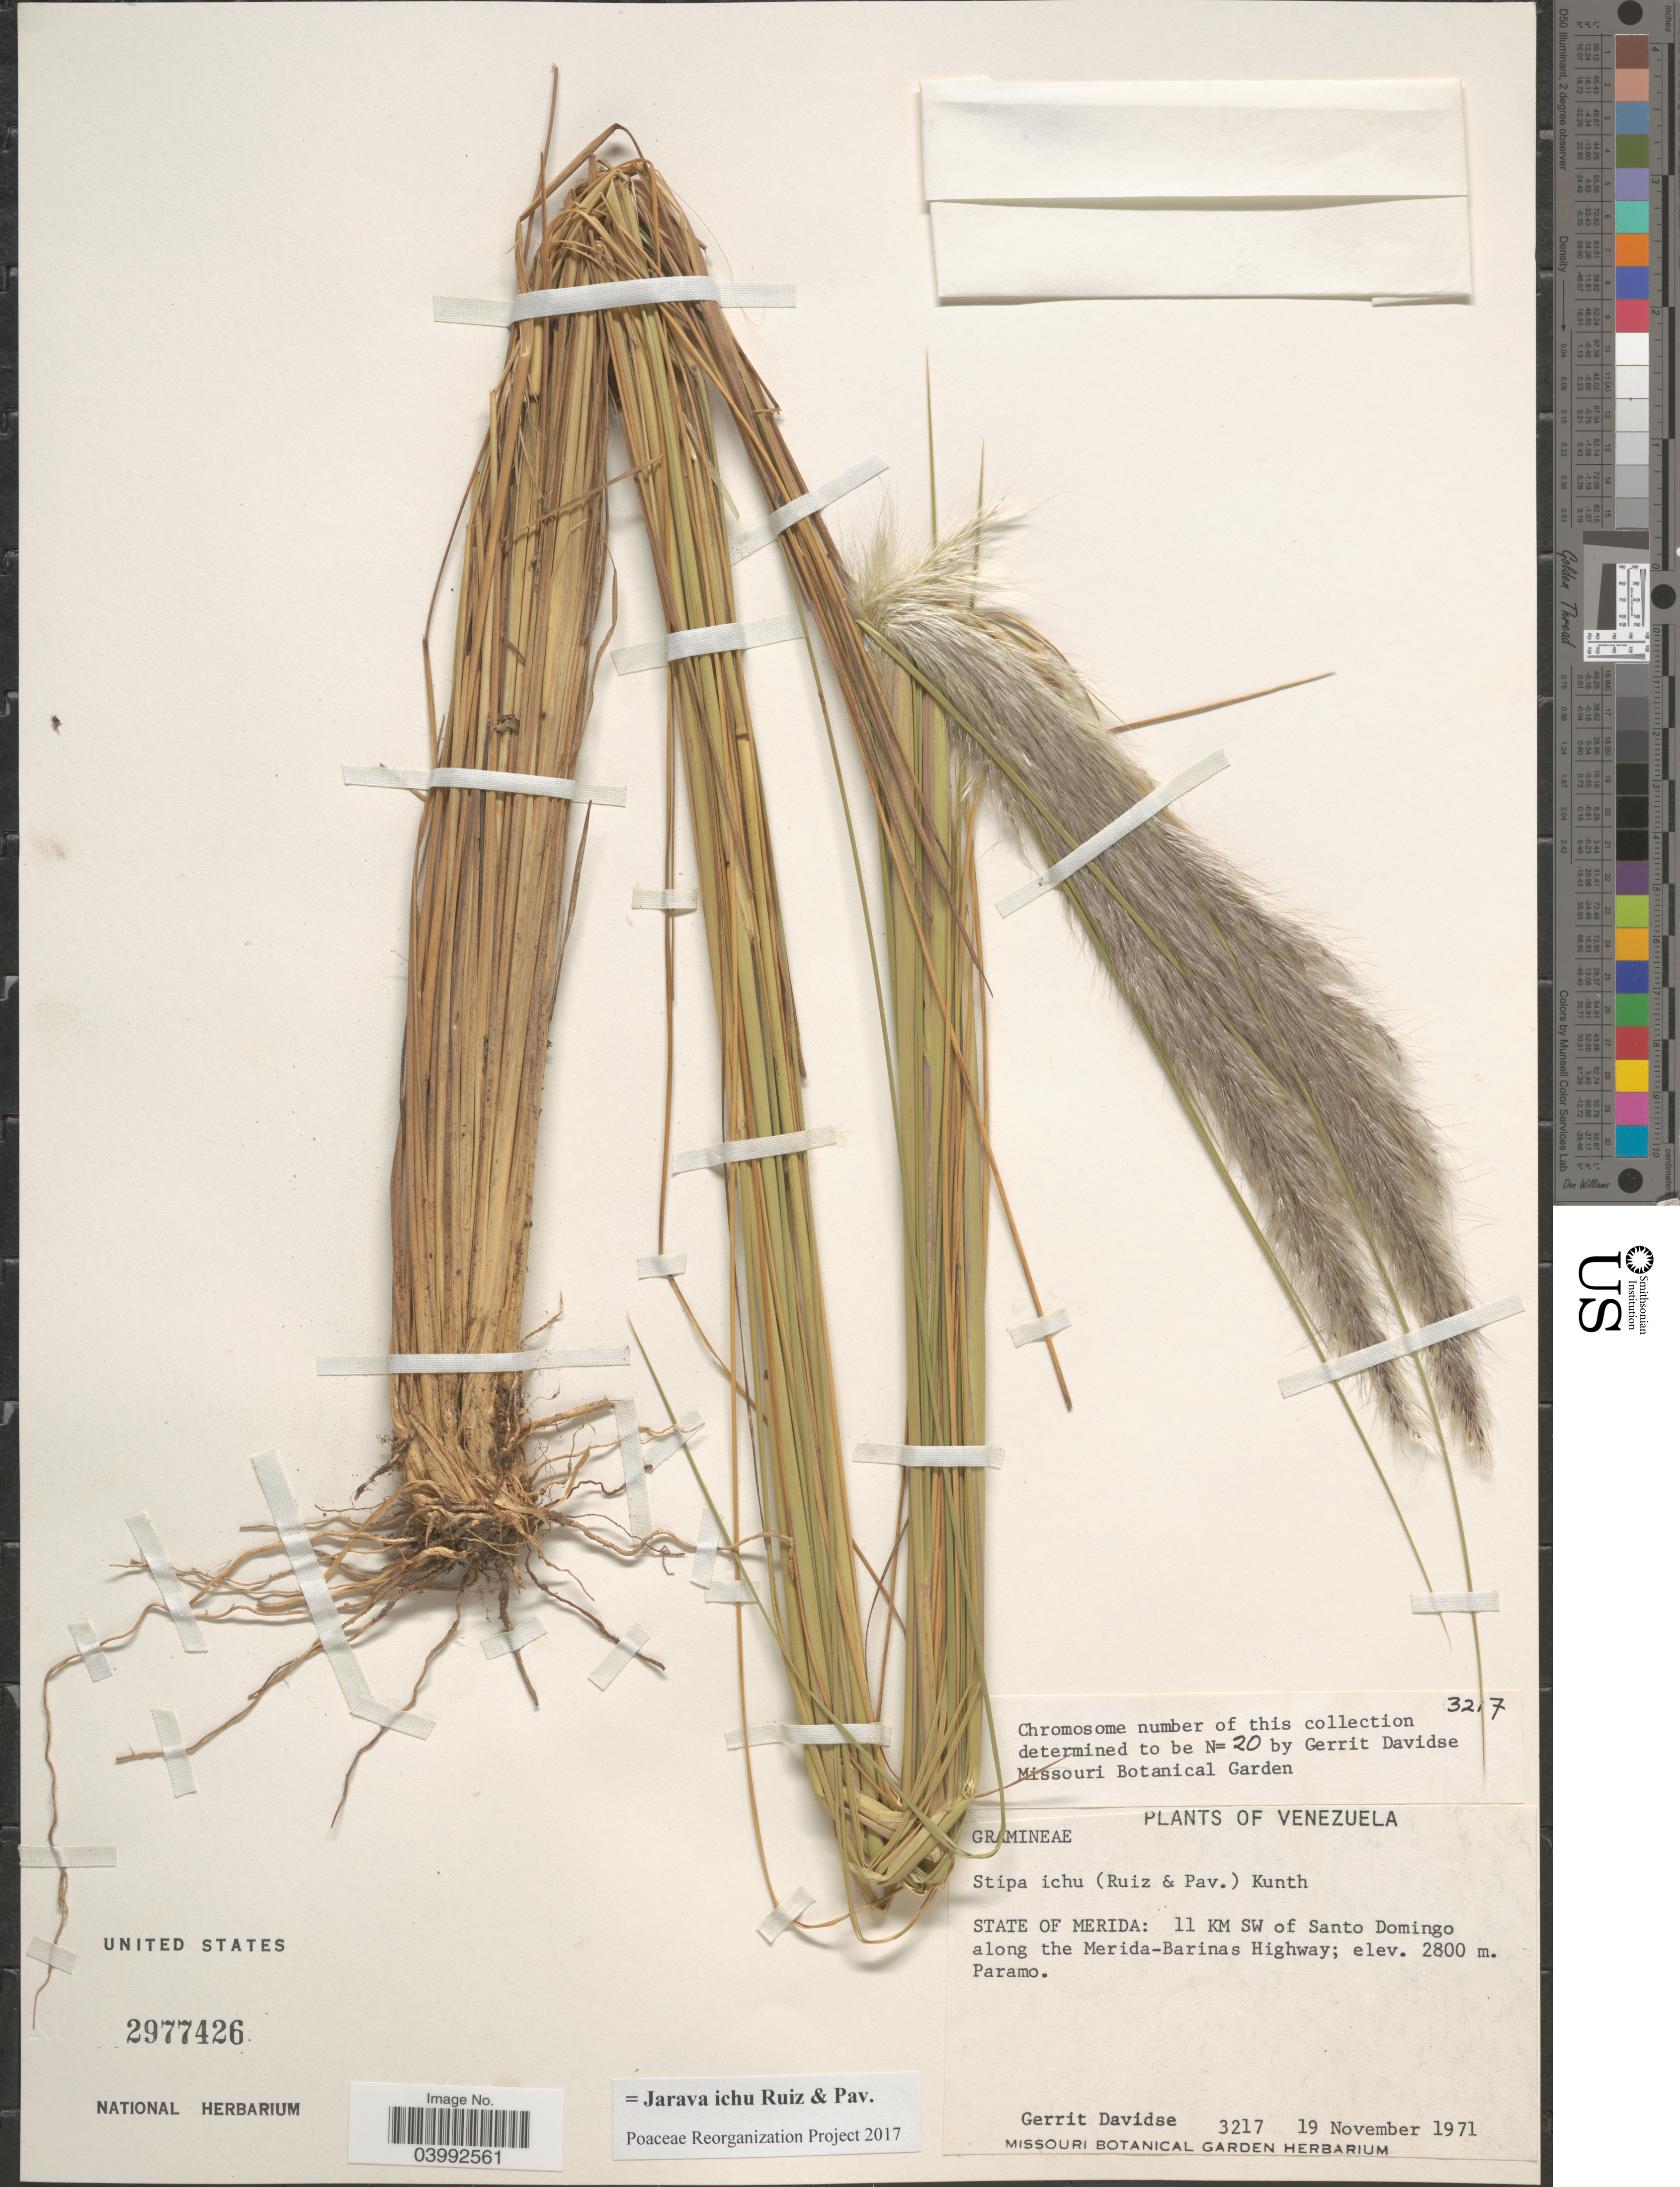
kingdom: Plantae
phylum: Tracheophyta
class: Liliopsida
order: Poales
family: Poaceae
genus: Jarava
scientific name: Jarava ichu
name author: Ruiz & Pav.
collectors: G. Davidse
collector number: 3217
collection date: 1971-11-19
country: Venezuela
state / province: Merida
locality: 11 KM SW of Santo Domingo along the Merida-Barinas Highway.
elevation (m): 2800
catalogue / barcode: US 2977426